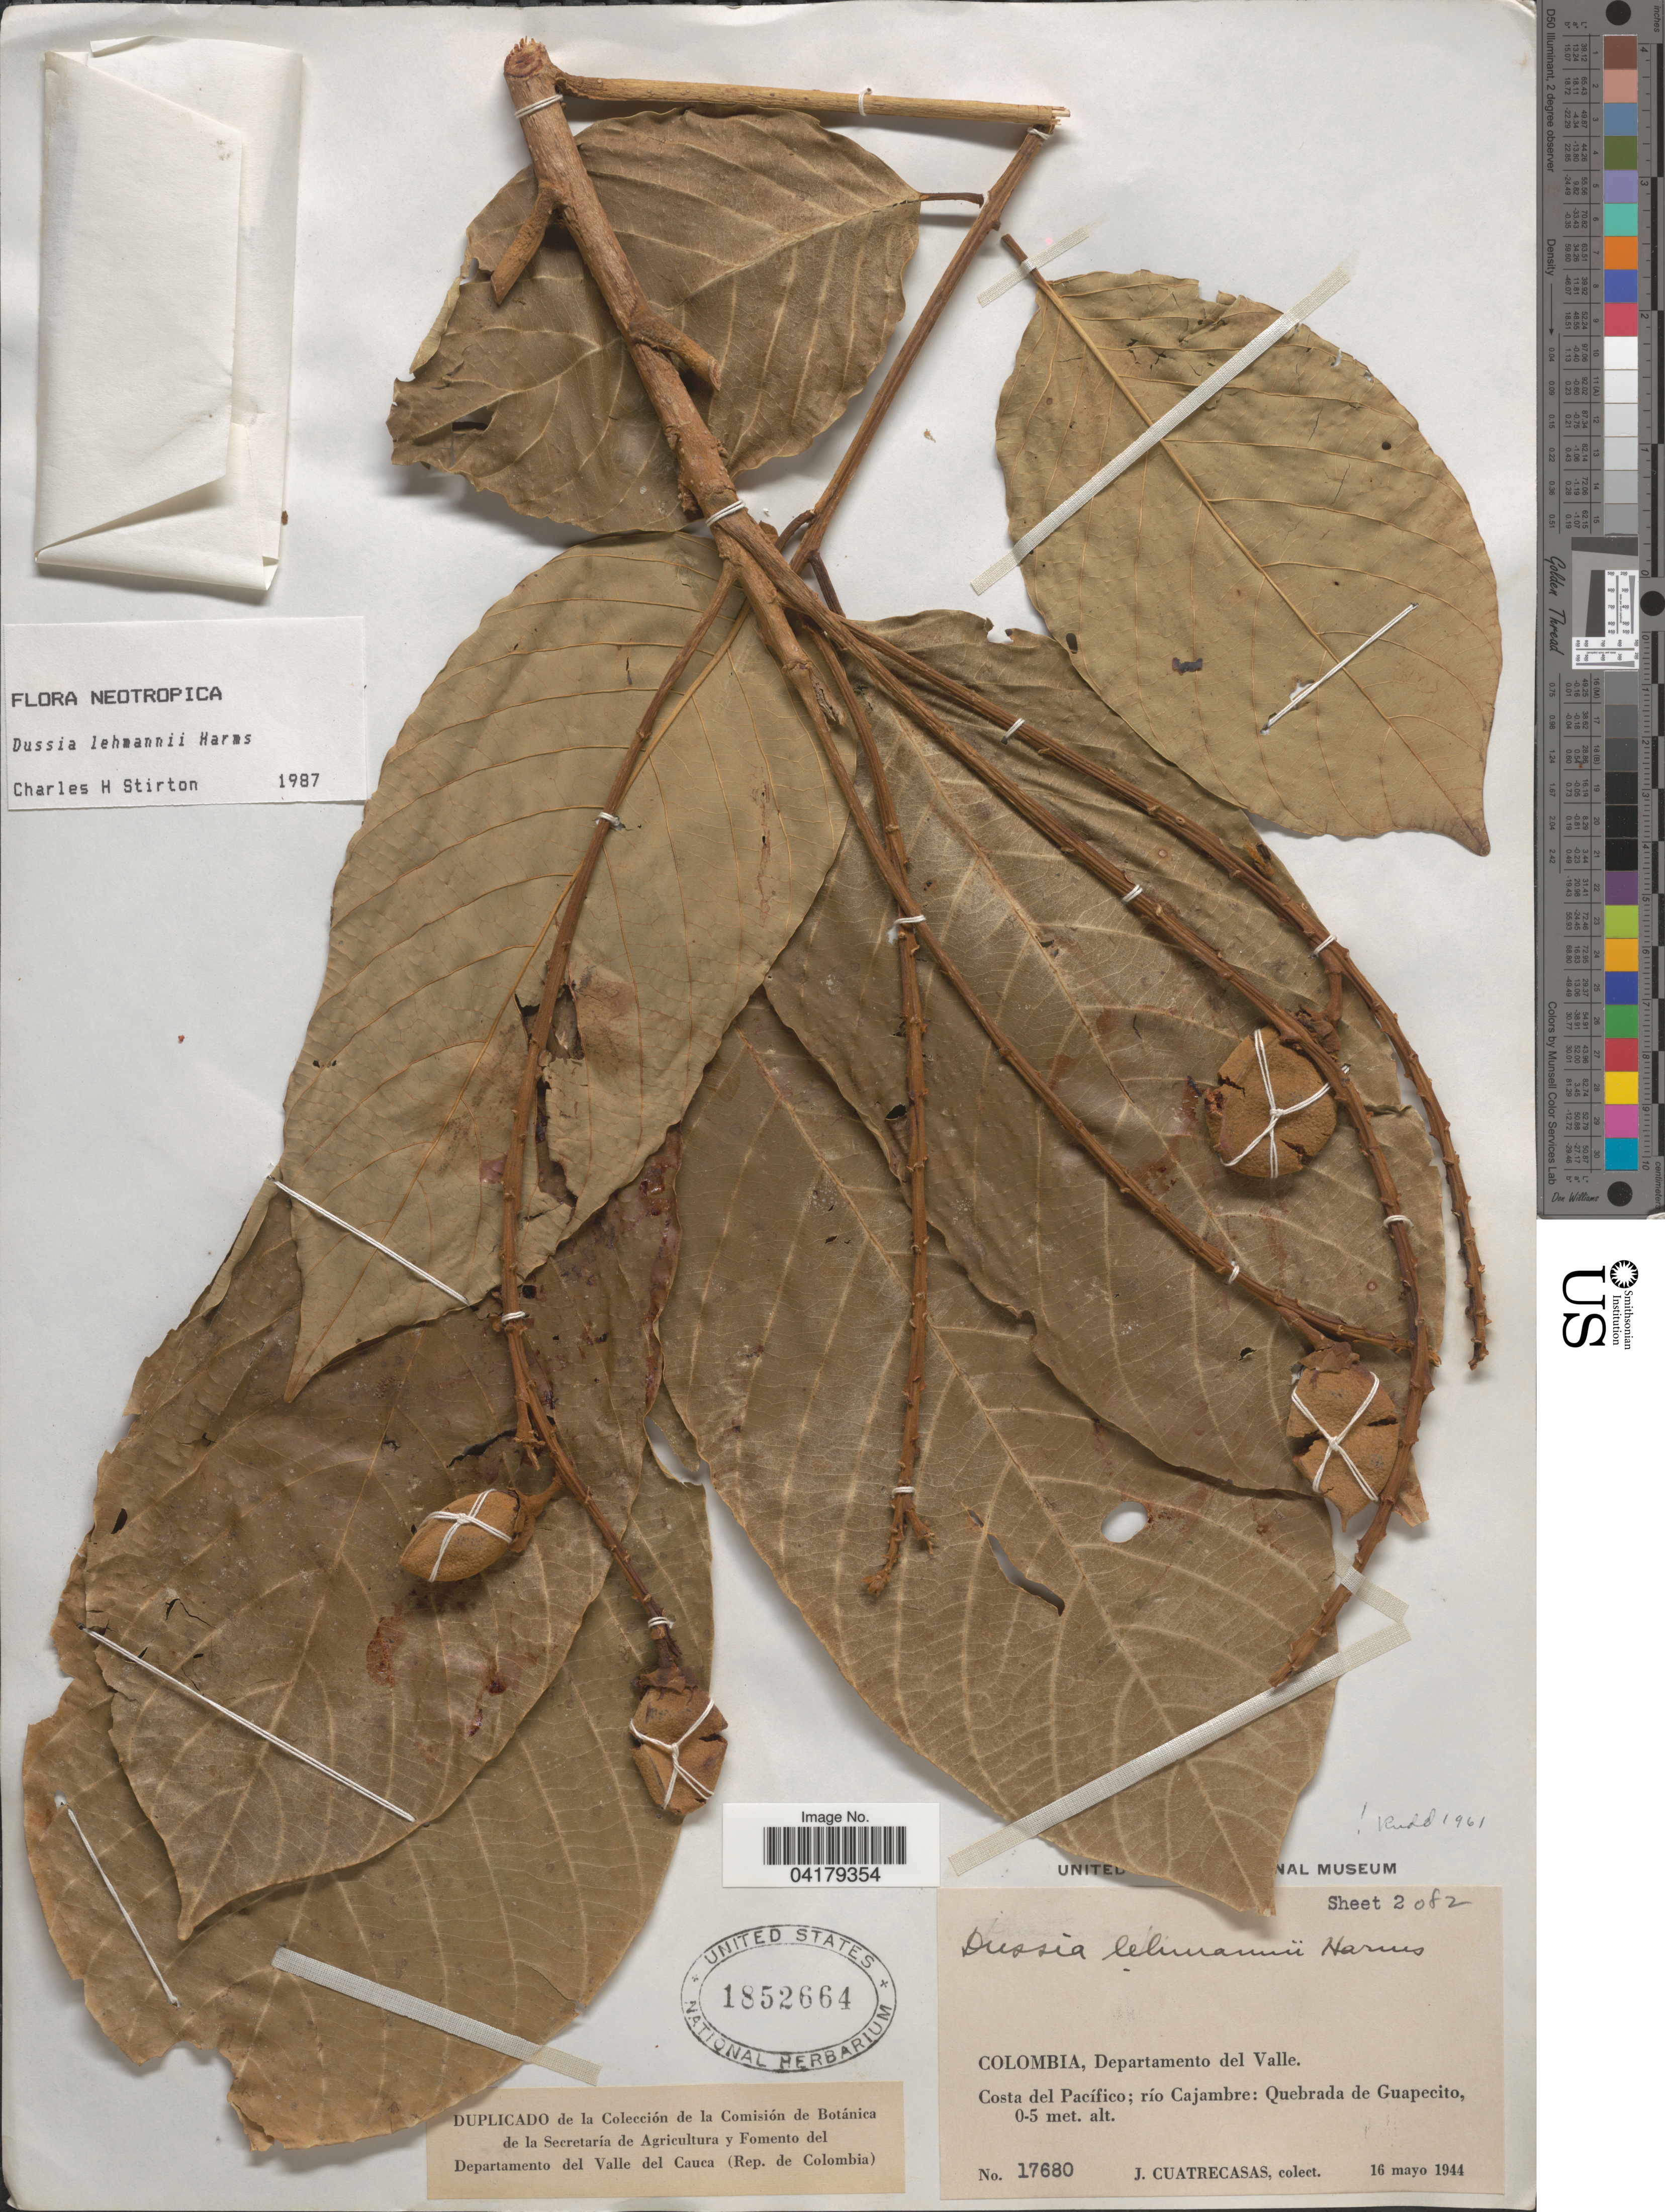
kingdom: Plantae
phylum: Tracheophyta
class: Magnoliopsida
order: Fabales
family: Fabaceae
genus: Dussia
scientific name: Dussia lehmannii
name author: Harms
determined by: Stirton, Charles H.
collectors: J. Cuatrecasas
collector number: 17680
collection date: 1944-05-16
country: Colombia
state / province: Valle del Cauca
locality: Departamento del Valle. Costa del Pacífico; río Cajambre: Quebrada de Guapecito.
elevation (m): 0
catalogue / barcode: US 1852664